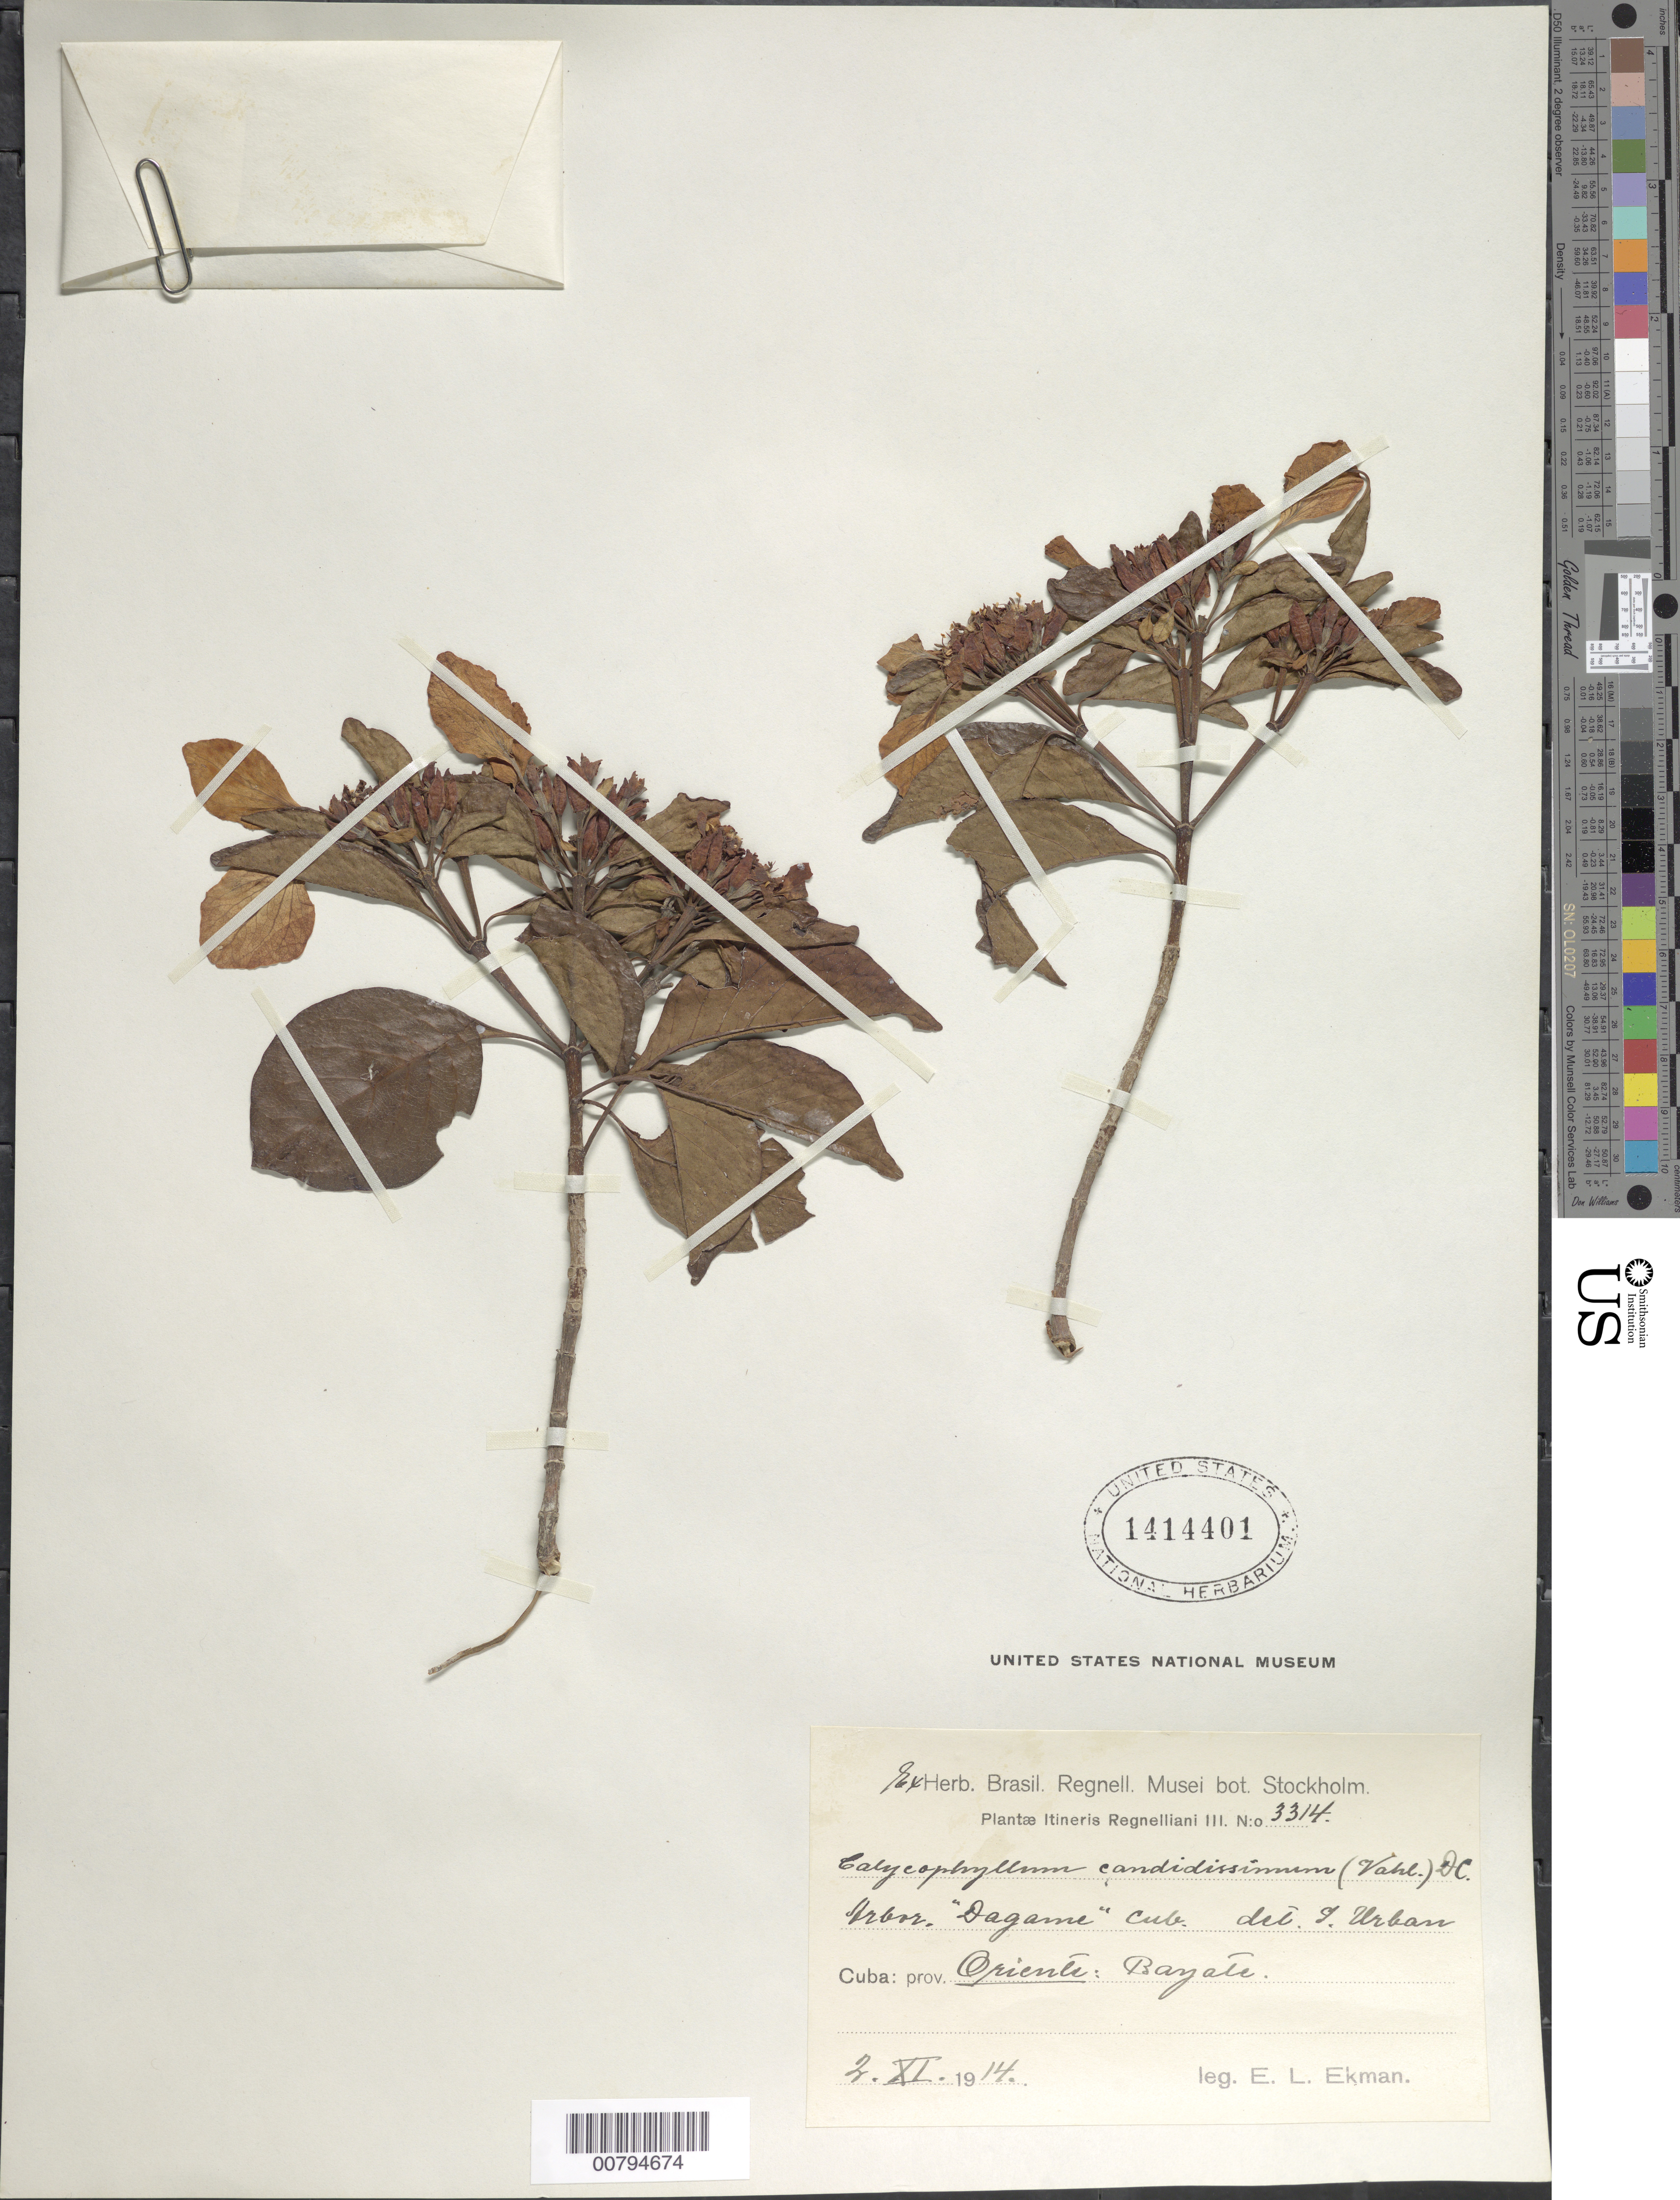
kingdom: Plantae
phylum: Tracheophyta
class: Magnoliopsida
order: Gentianales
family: Rubiaceae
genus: Calycophyllum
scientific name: Calycophyllum candidissimum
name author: (Vahl) DC.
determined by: Urban, Ignatz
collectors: E. L. Ekman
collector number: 3314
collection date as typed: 03 Nov 1914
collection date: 1914-11-03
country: Cuba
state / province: Oriente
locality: Bayate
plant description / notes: Common name: Dagame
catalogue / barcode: US 1414401